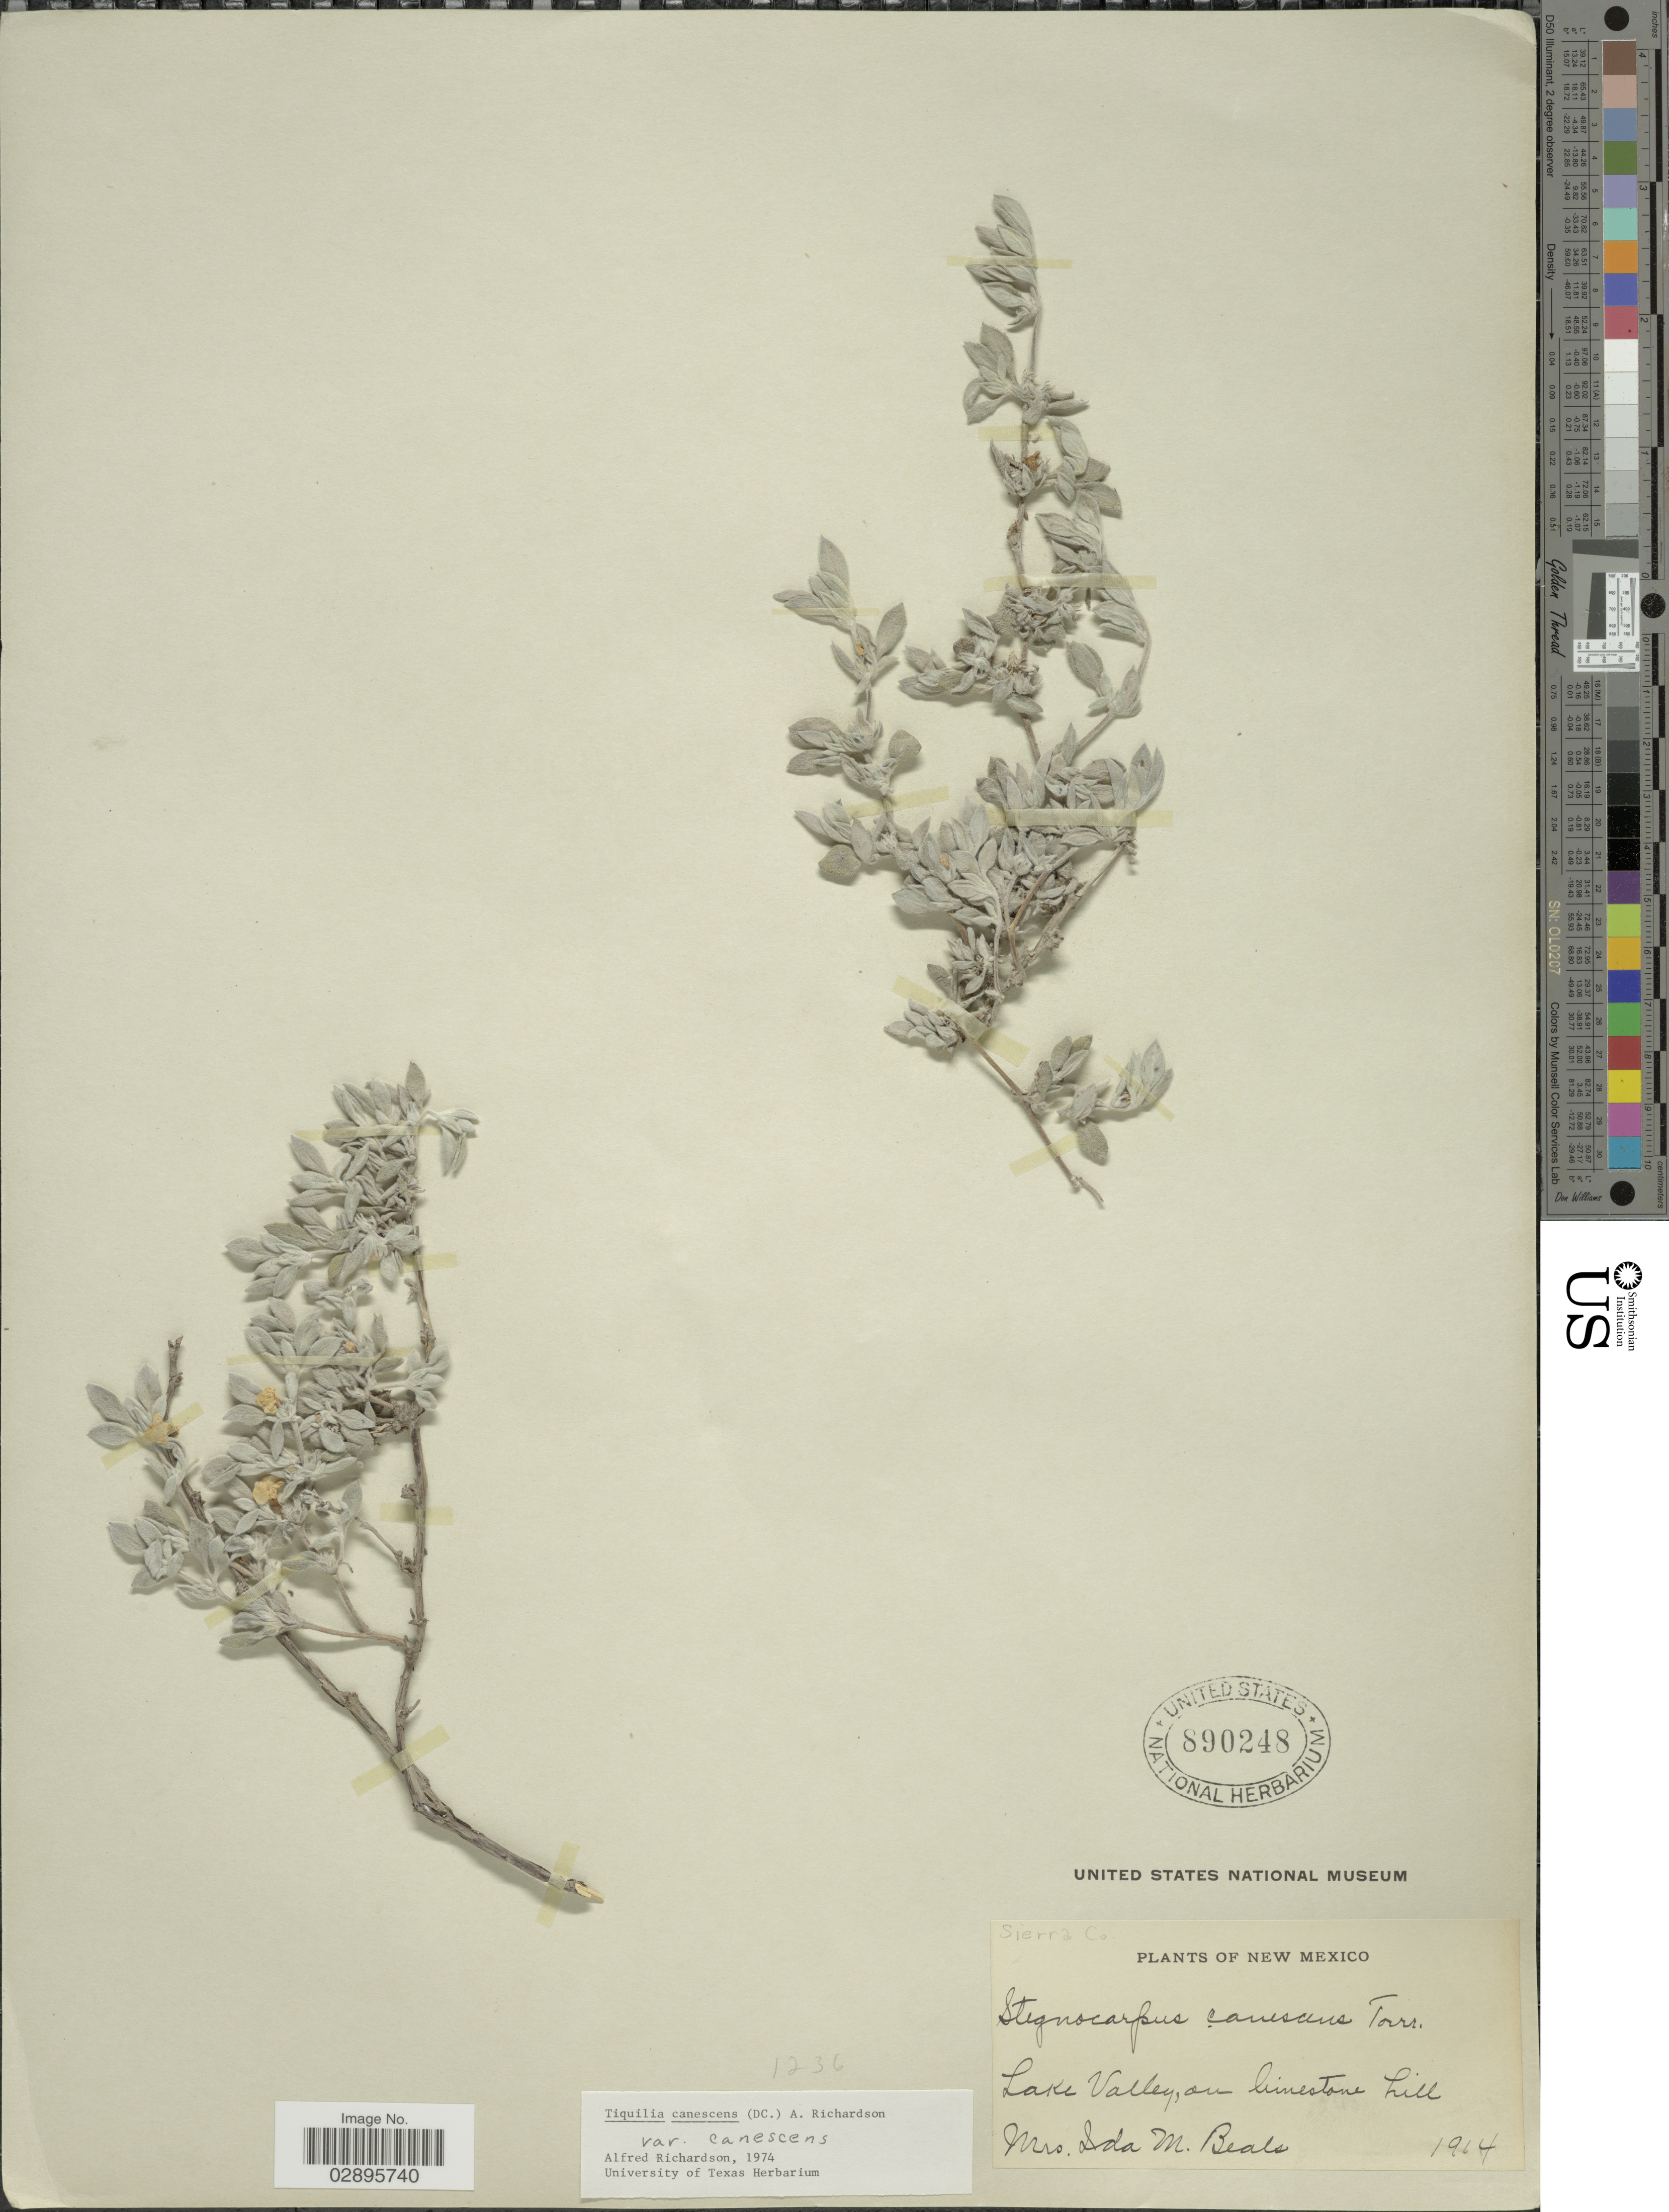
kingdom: Plantae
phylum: Tracheophyta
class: Magnoliopsida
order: Boraginales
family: Ehretiaceae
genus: Tiquilia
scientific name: Tiquilia canescens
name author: (A. DC.) A.T. Richardson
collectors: I. M. Beals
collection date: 1914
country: United States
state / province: New Mexico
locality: Sierra Co., Lake Valley, on limestone hill.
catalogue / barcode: US 890248